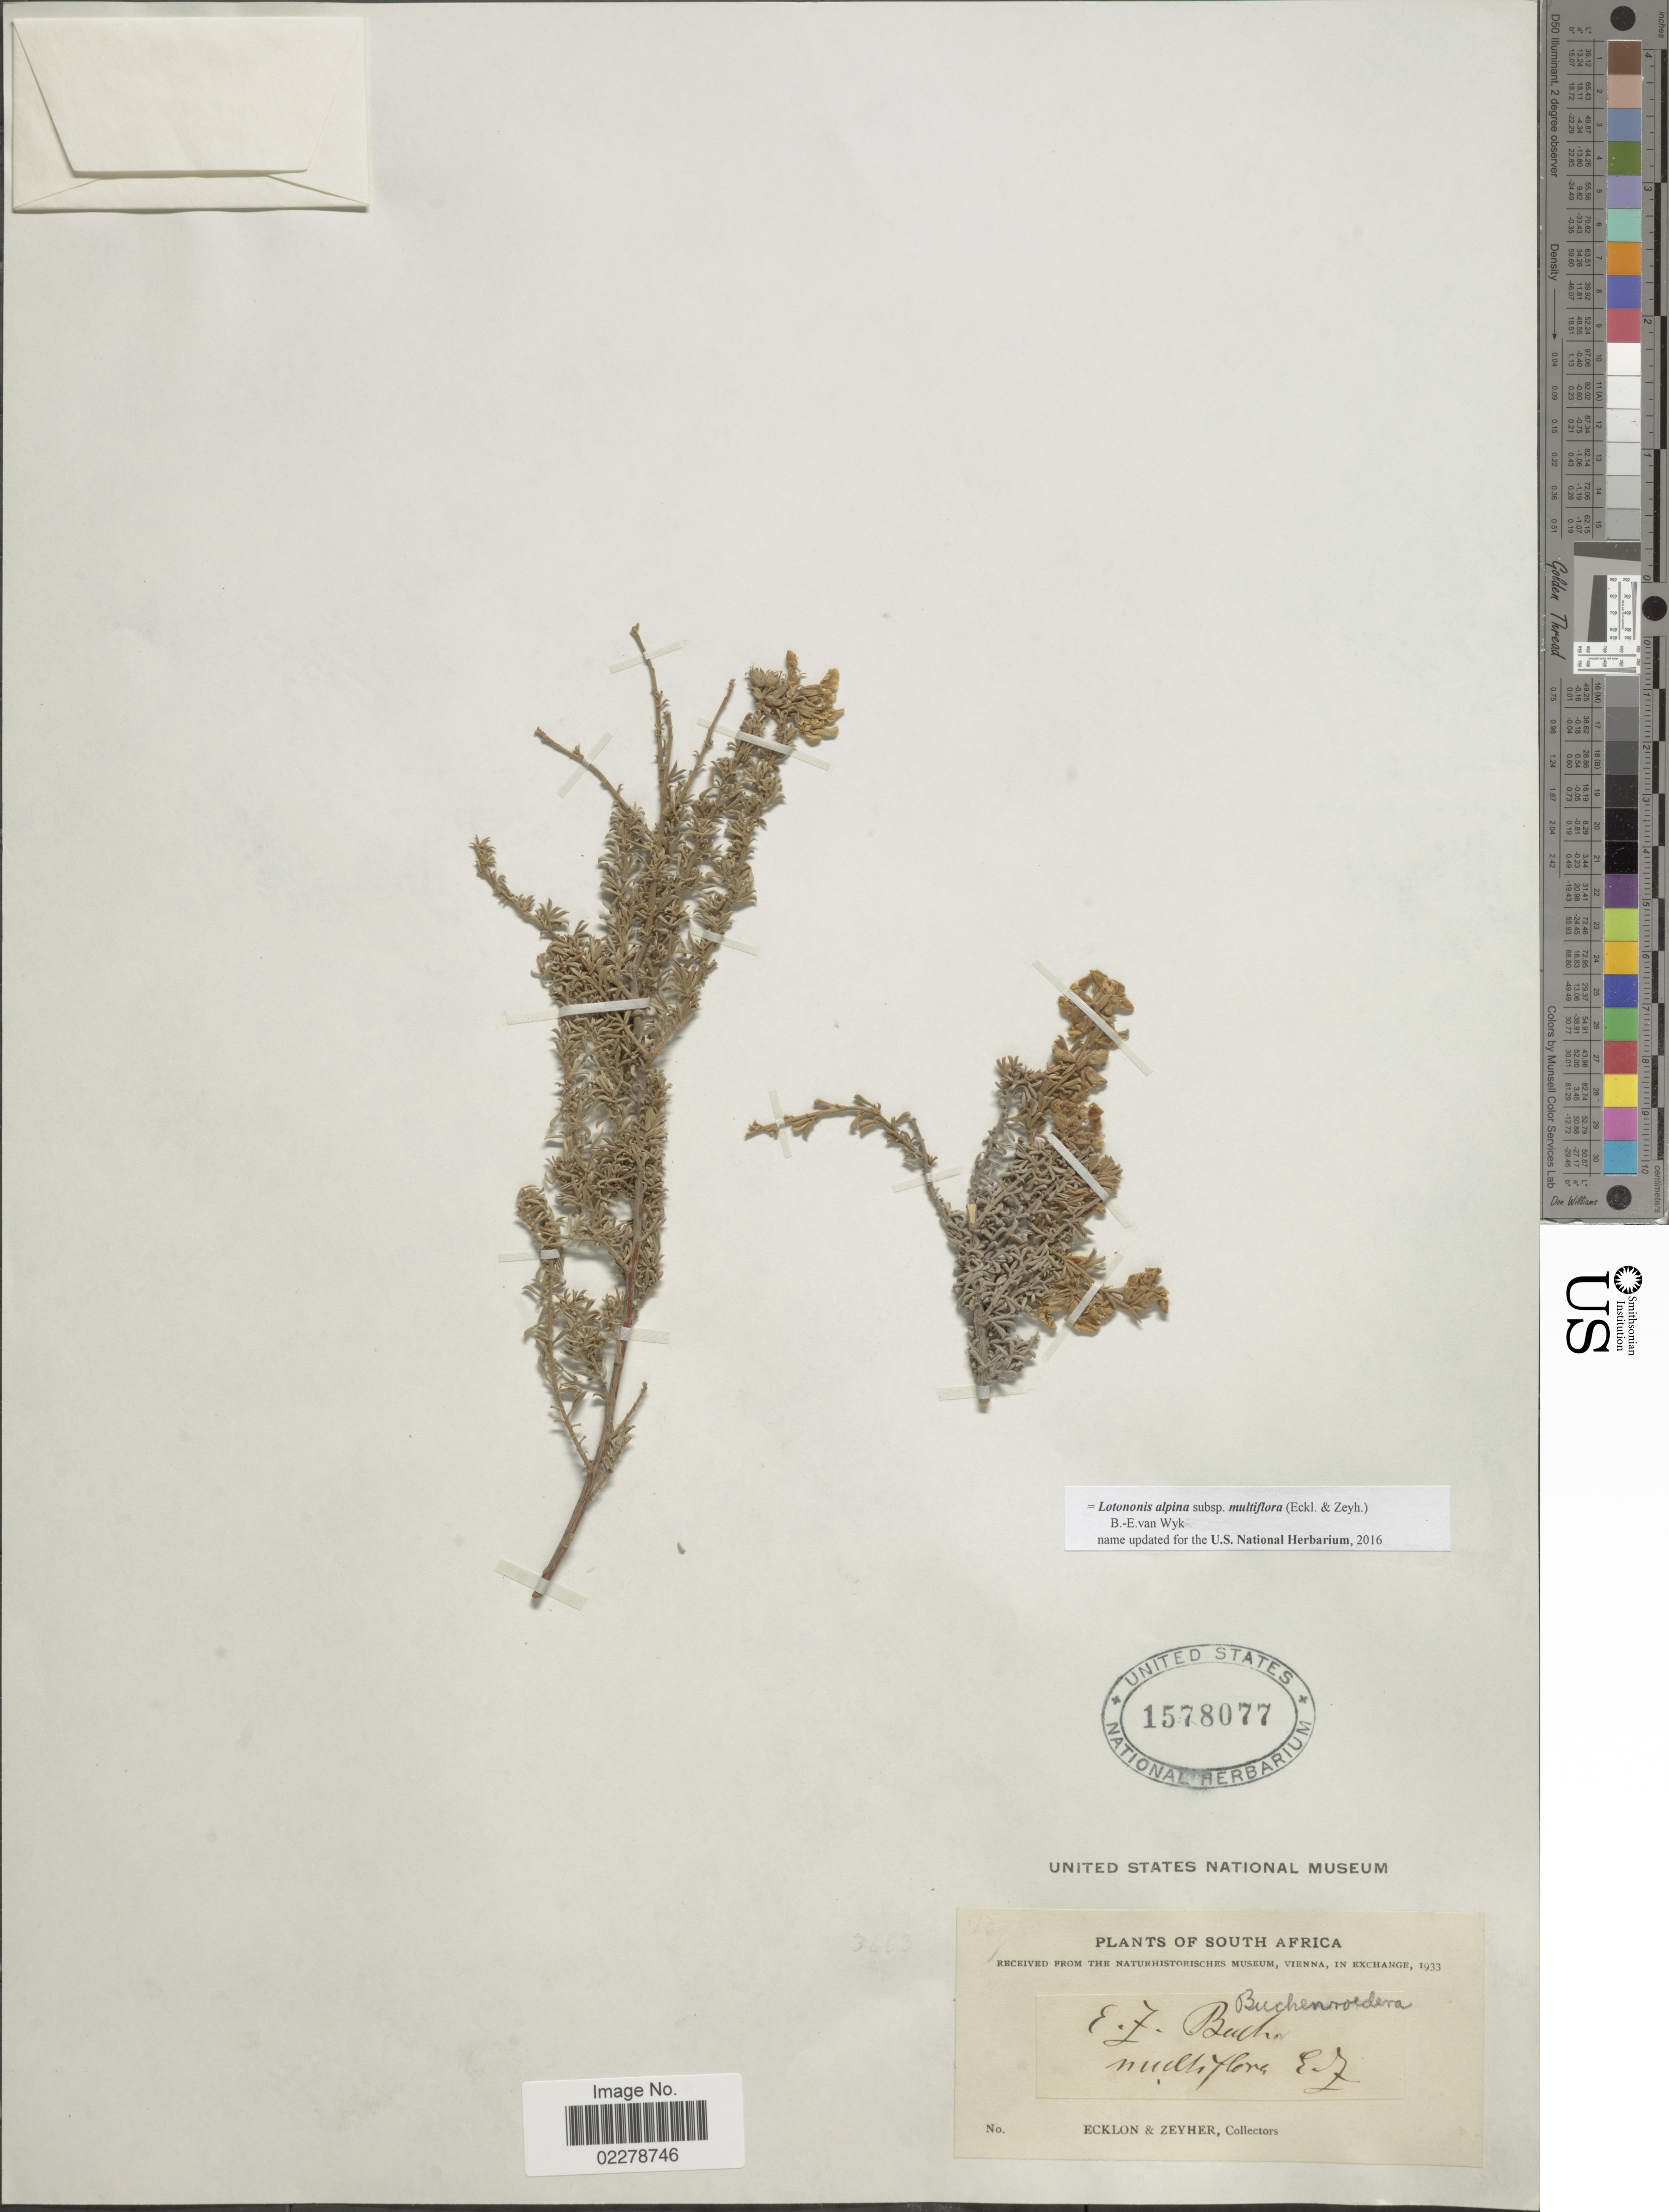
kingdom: Plantae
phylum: Tracheophyta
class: Magnoliopsida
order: Fabales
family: Fabaceae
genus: Lotononis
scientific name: Lotononis alpina subsp. multiflora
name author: (Eckl. & Zeyh.) B.-E. van Wyk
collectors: -. Ecklon & -. Zeyher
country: South Africa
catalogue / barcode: US 1578077